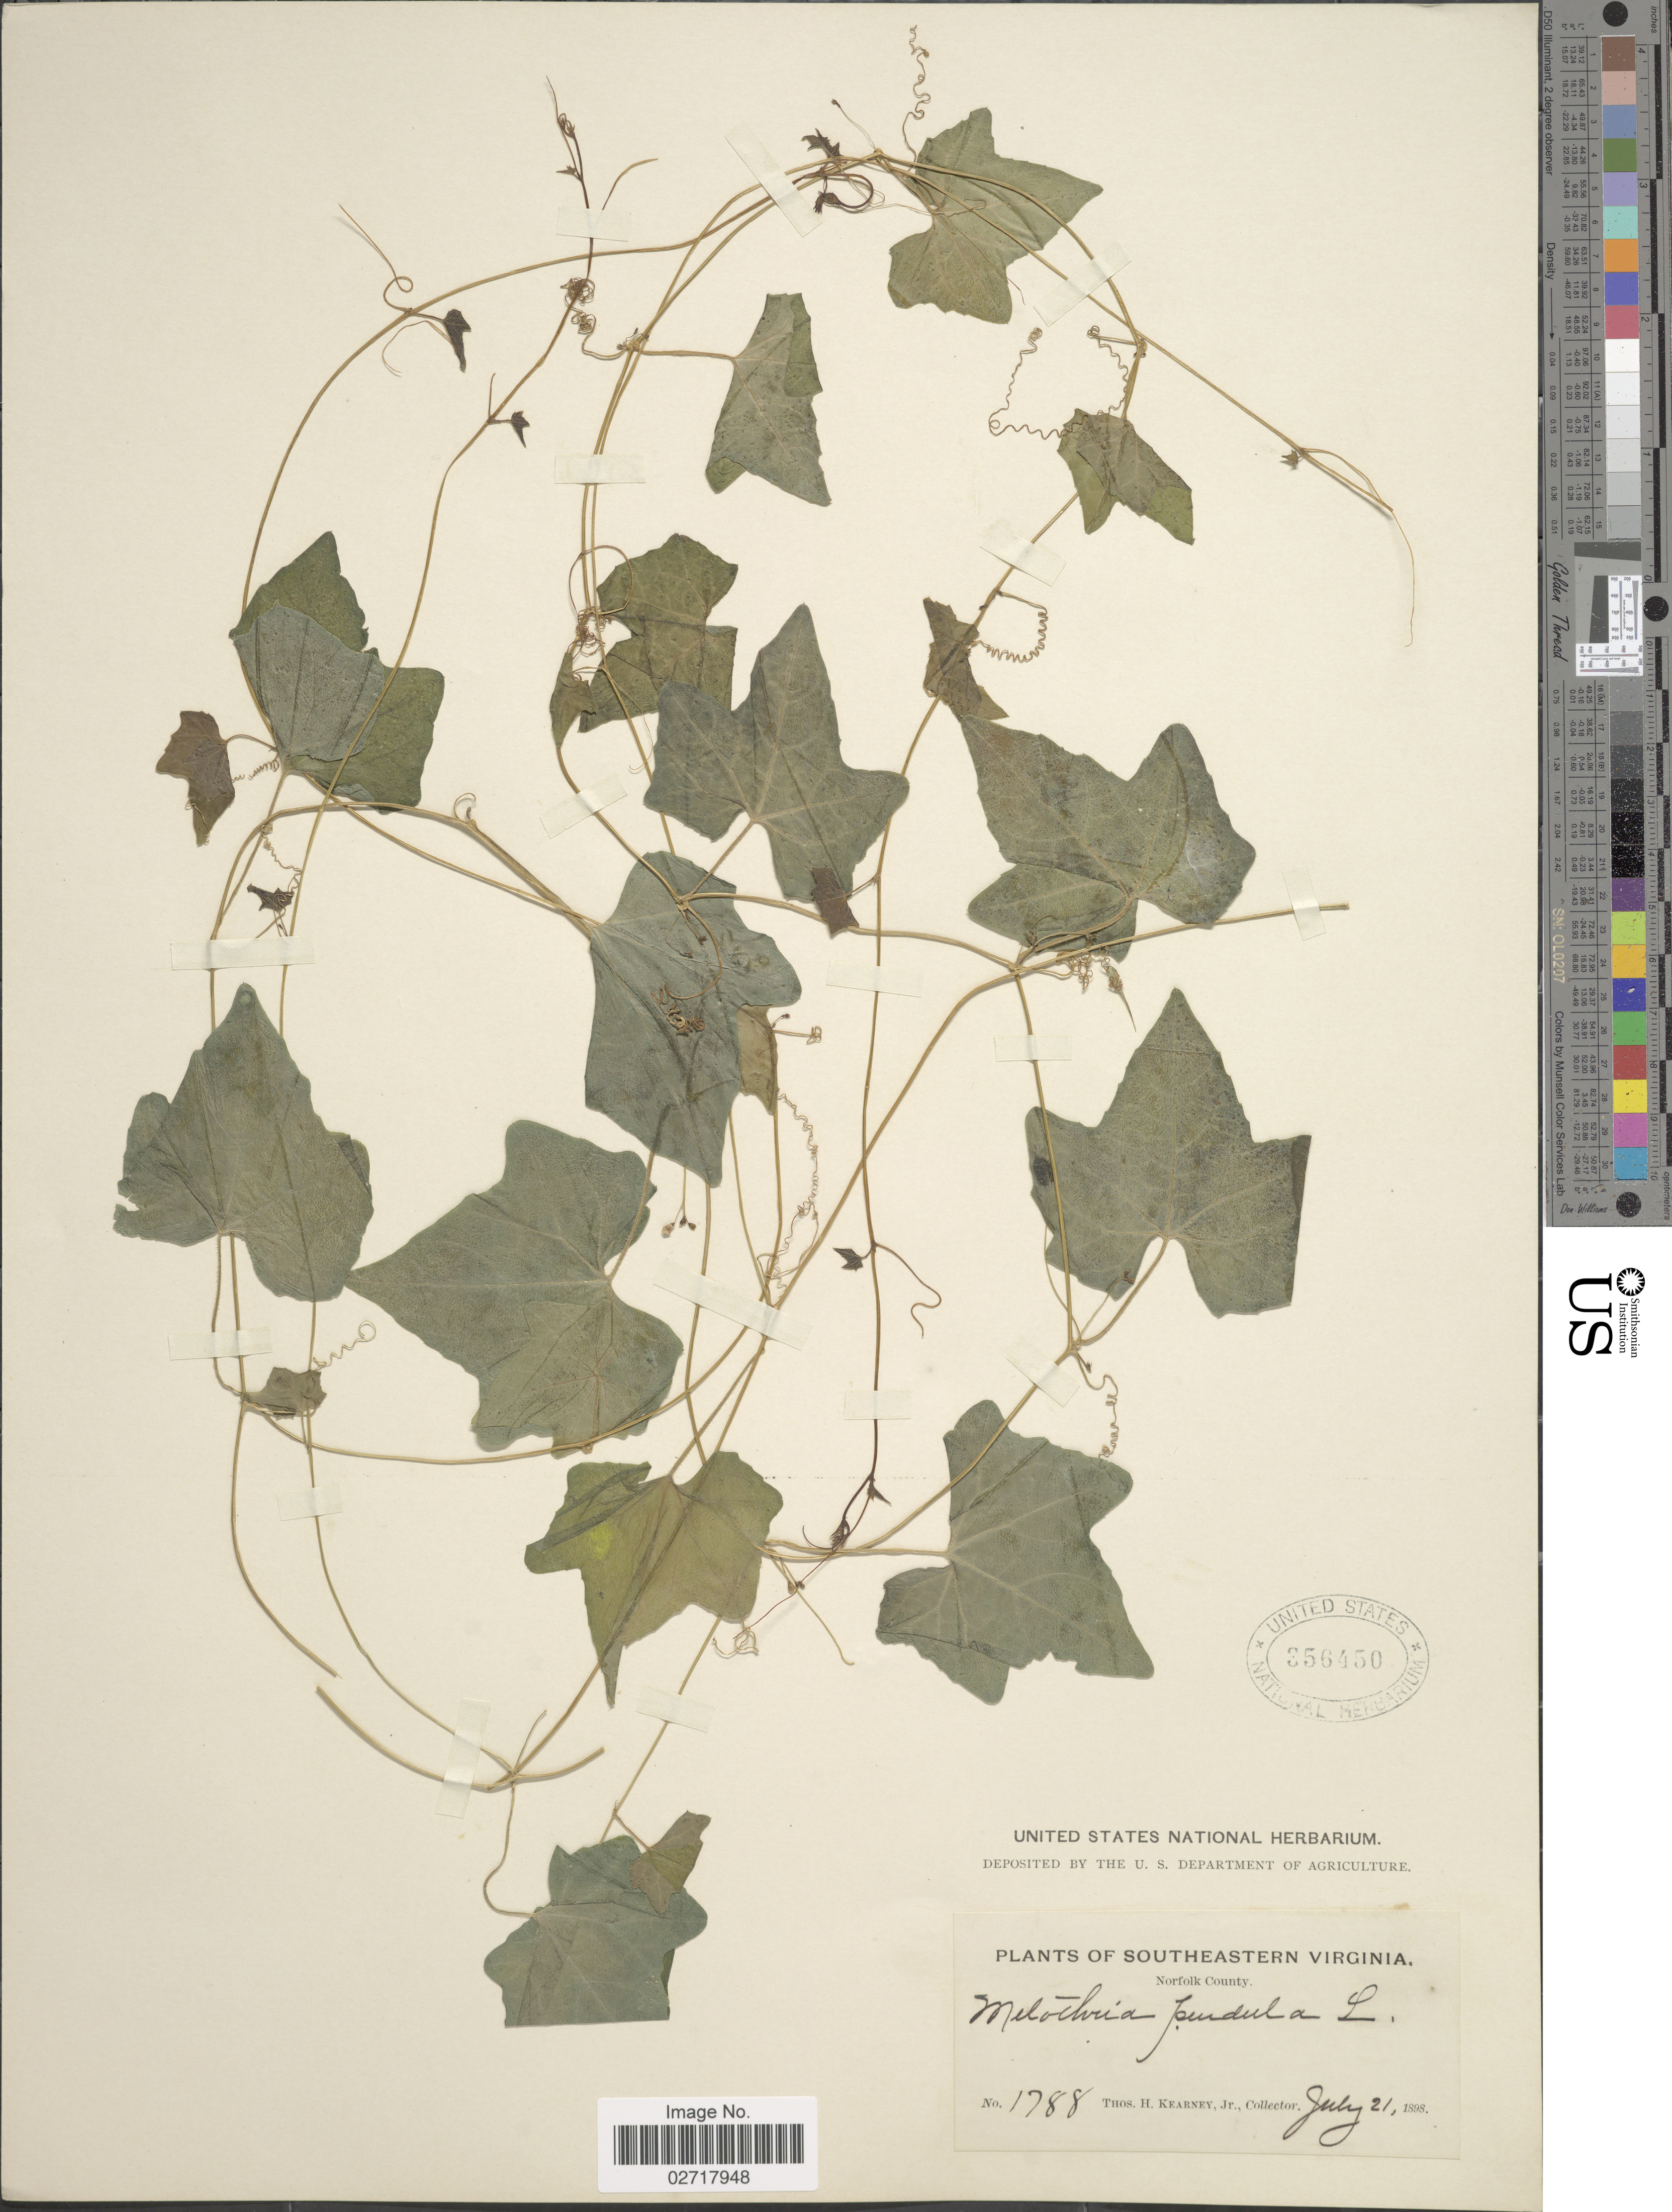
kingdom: Plantae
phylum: Tracheophyta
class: Magnoliopsida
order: Cucurbitales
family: Cucurbitaceae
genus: Melothria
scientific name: Melothria pendula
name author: L.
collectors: T. H. Kearney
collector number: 1788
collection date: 1898-07-21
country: United States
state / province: Virginia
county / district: City of Norfolk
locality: Southeastern Virginia. Norfolk County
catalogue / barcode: US 356450